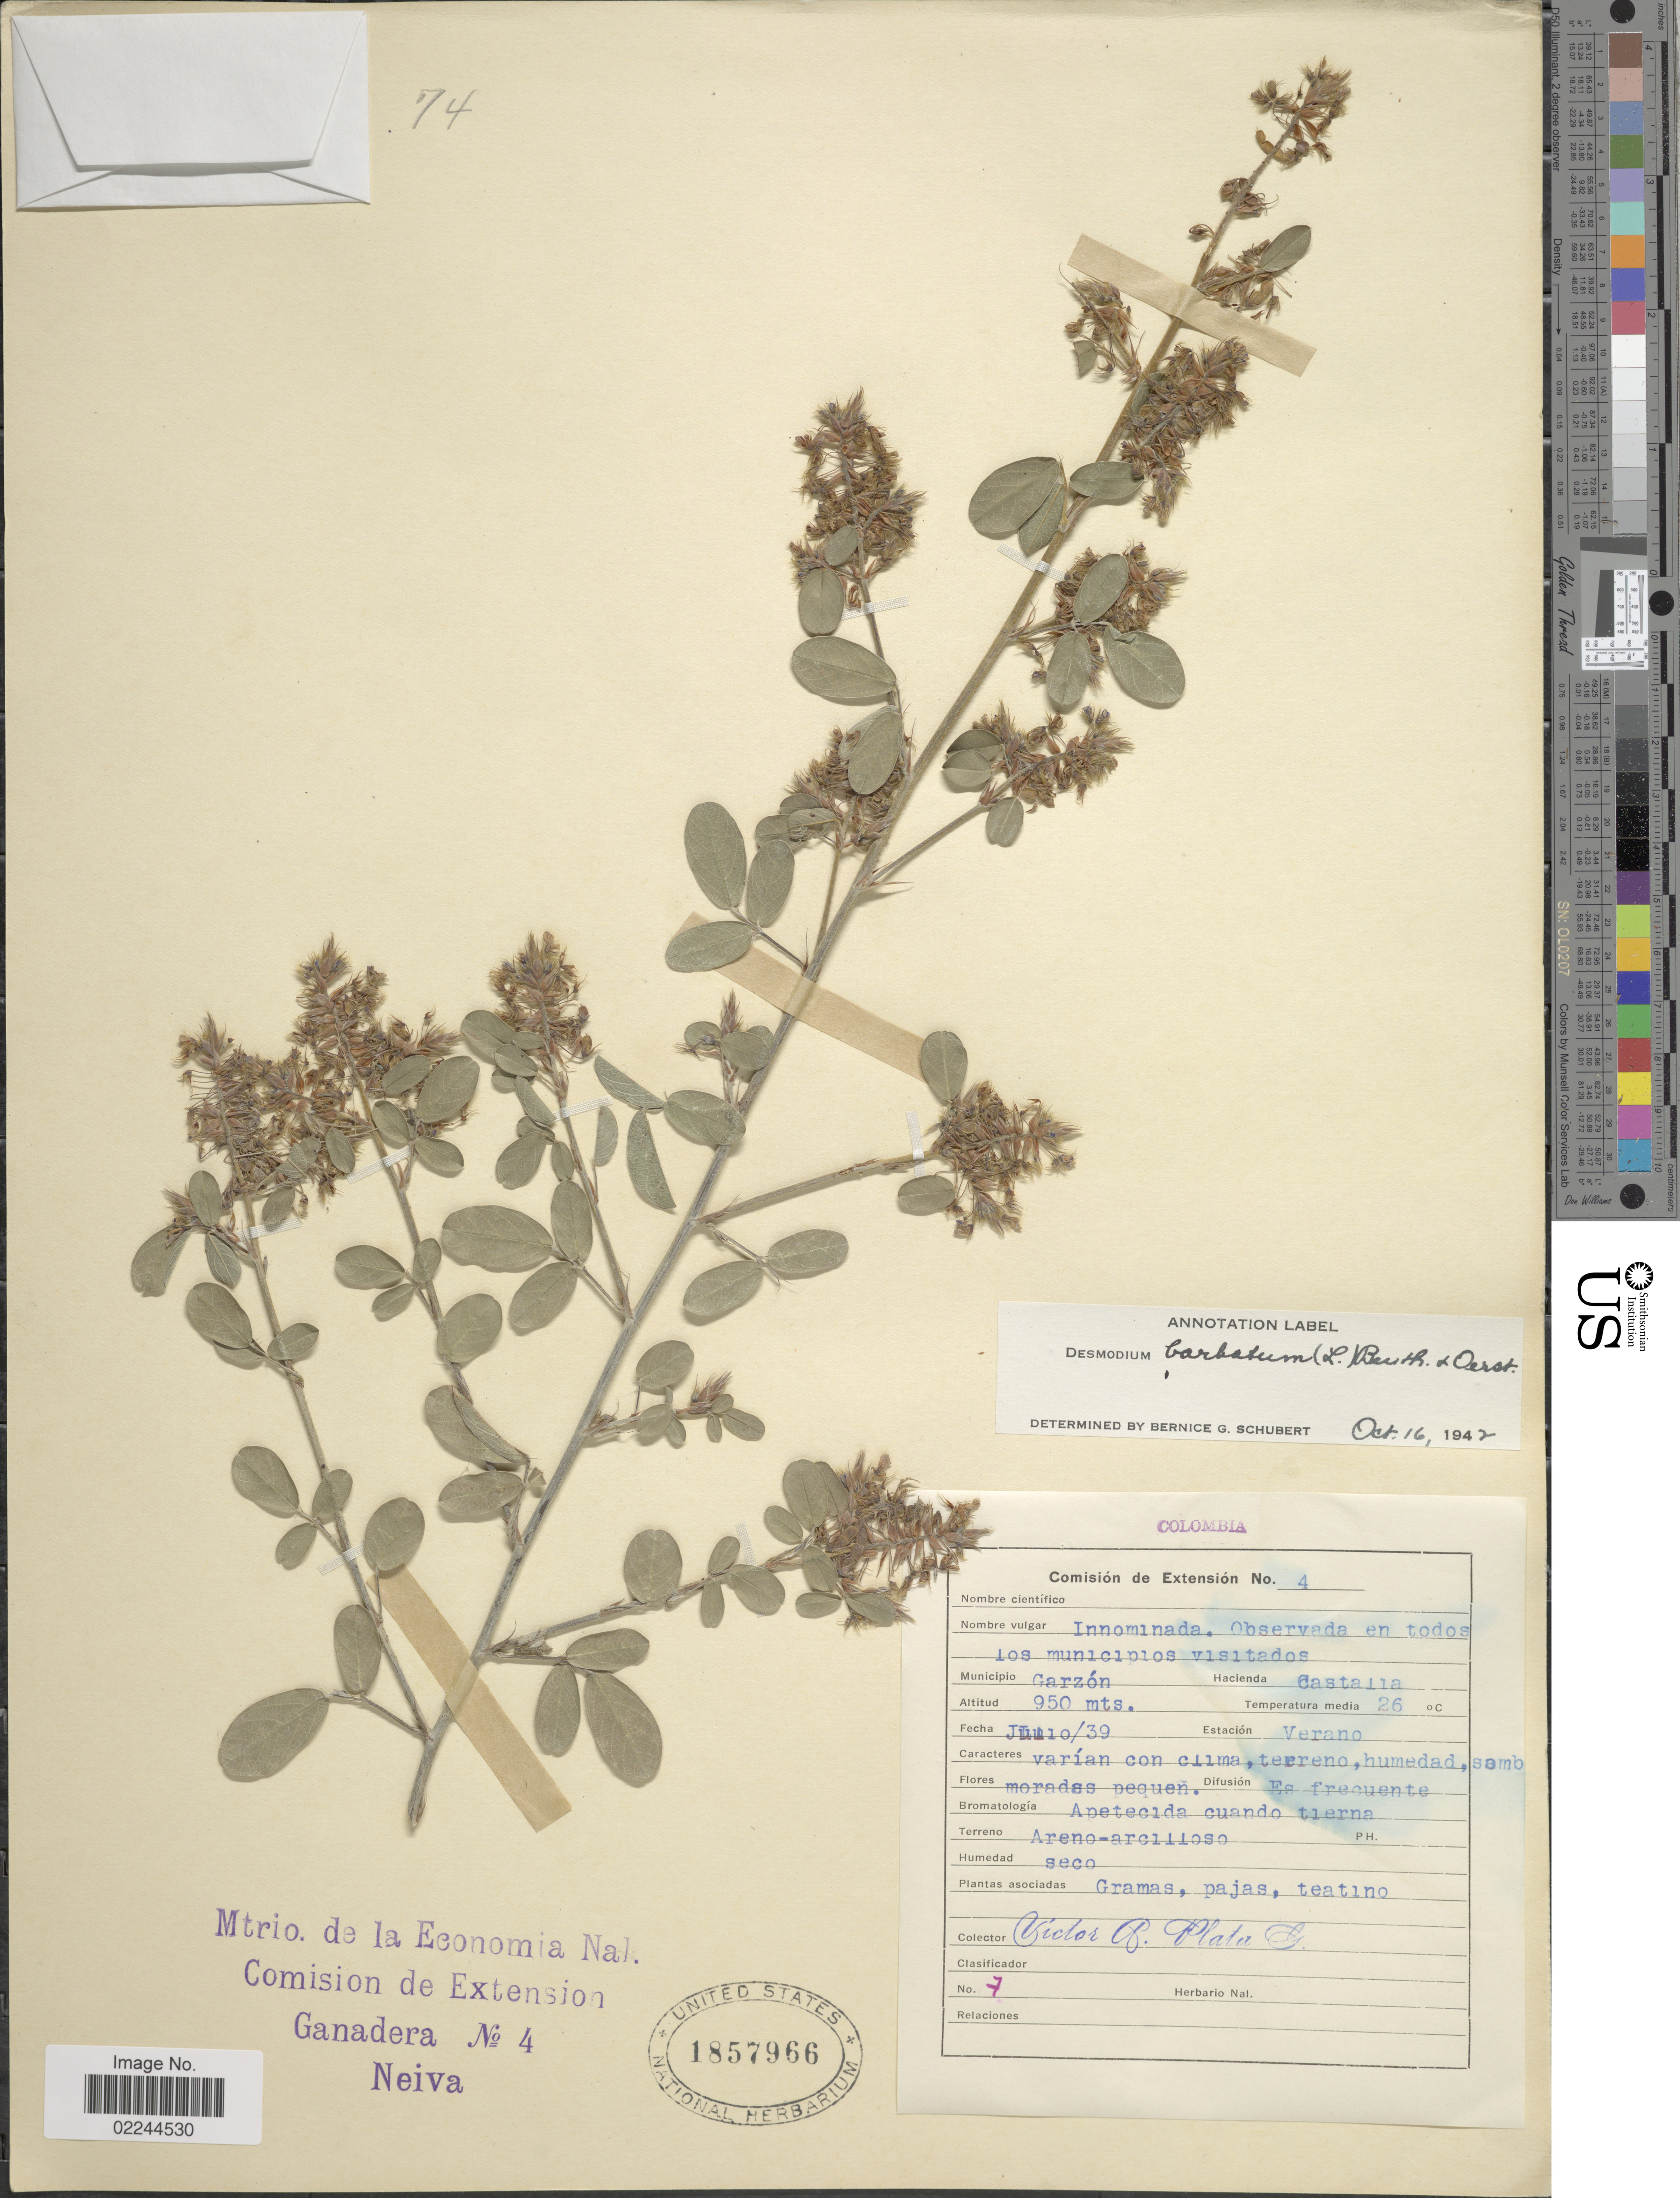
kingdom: Plantae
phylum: Tracheophyta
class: Magnoliopsida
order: Fabales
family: Fabaceae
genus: Grona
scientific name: Grona barbata var. barbata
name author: (L.) H. Ohashi & K. Ohashi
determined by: Strong, Mark T., (BOT), Smithsonian Institution - National Museum of Natural History (UNITED STATES)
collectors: V. Plata Garcia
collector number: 7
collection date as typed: Transcribed d/m/y: /6/39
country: Colombia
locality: Innominada. Observeda en todos Los municipios visitados [unsure placement] Municipio Garzon. Hacienda Castalia. Estacion Verano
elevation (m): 950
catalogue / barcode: US 1857966